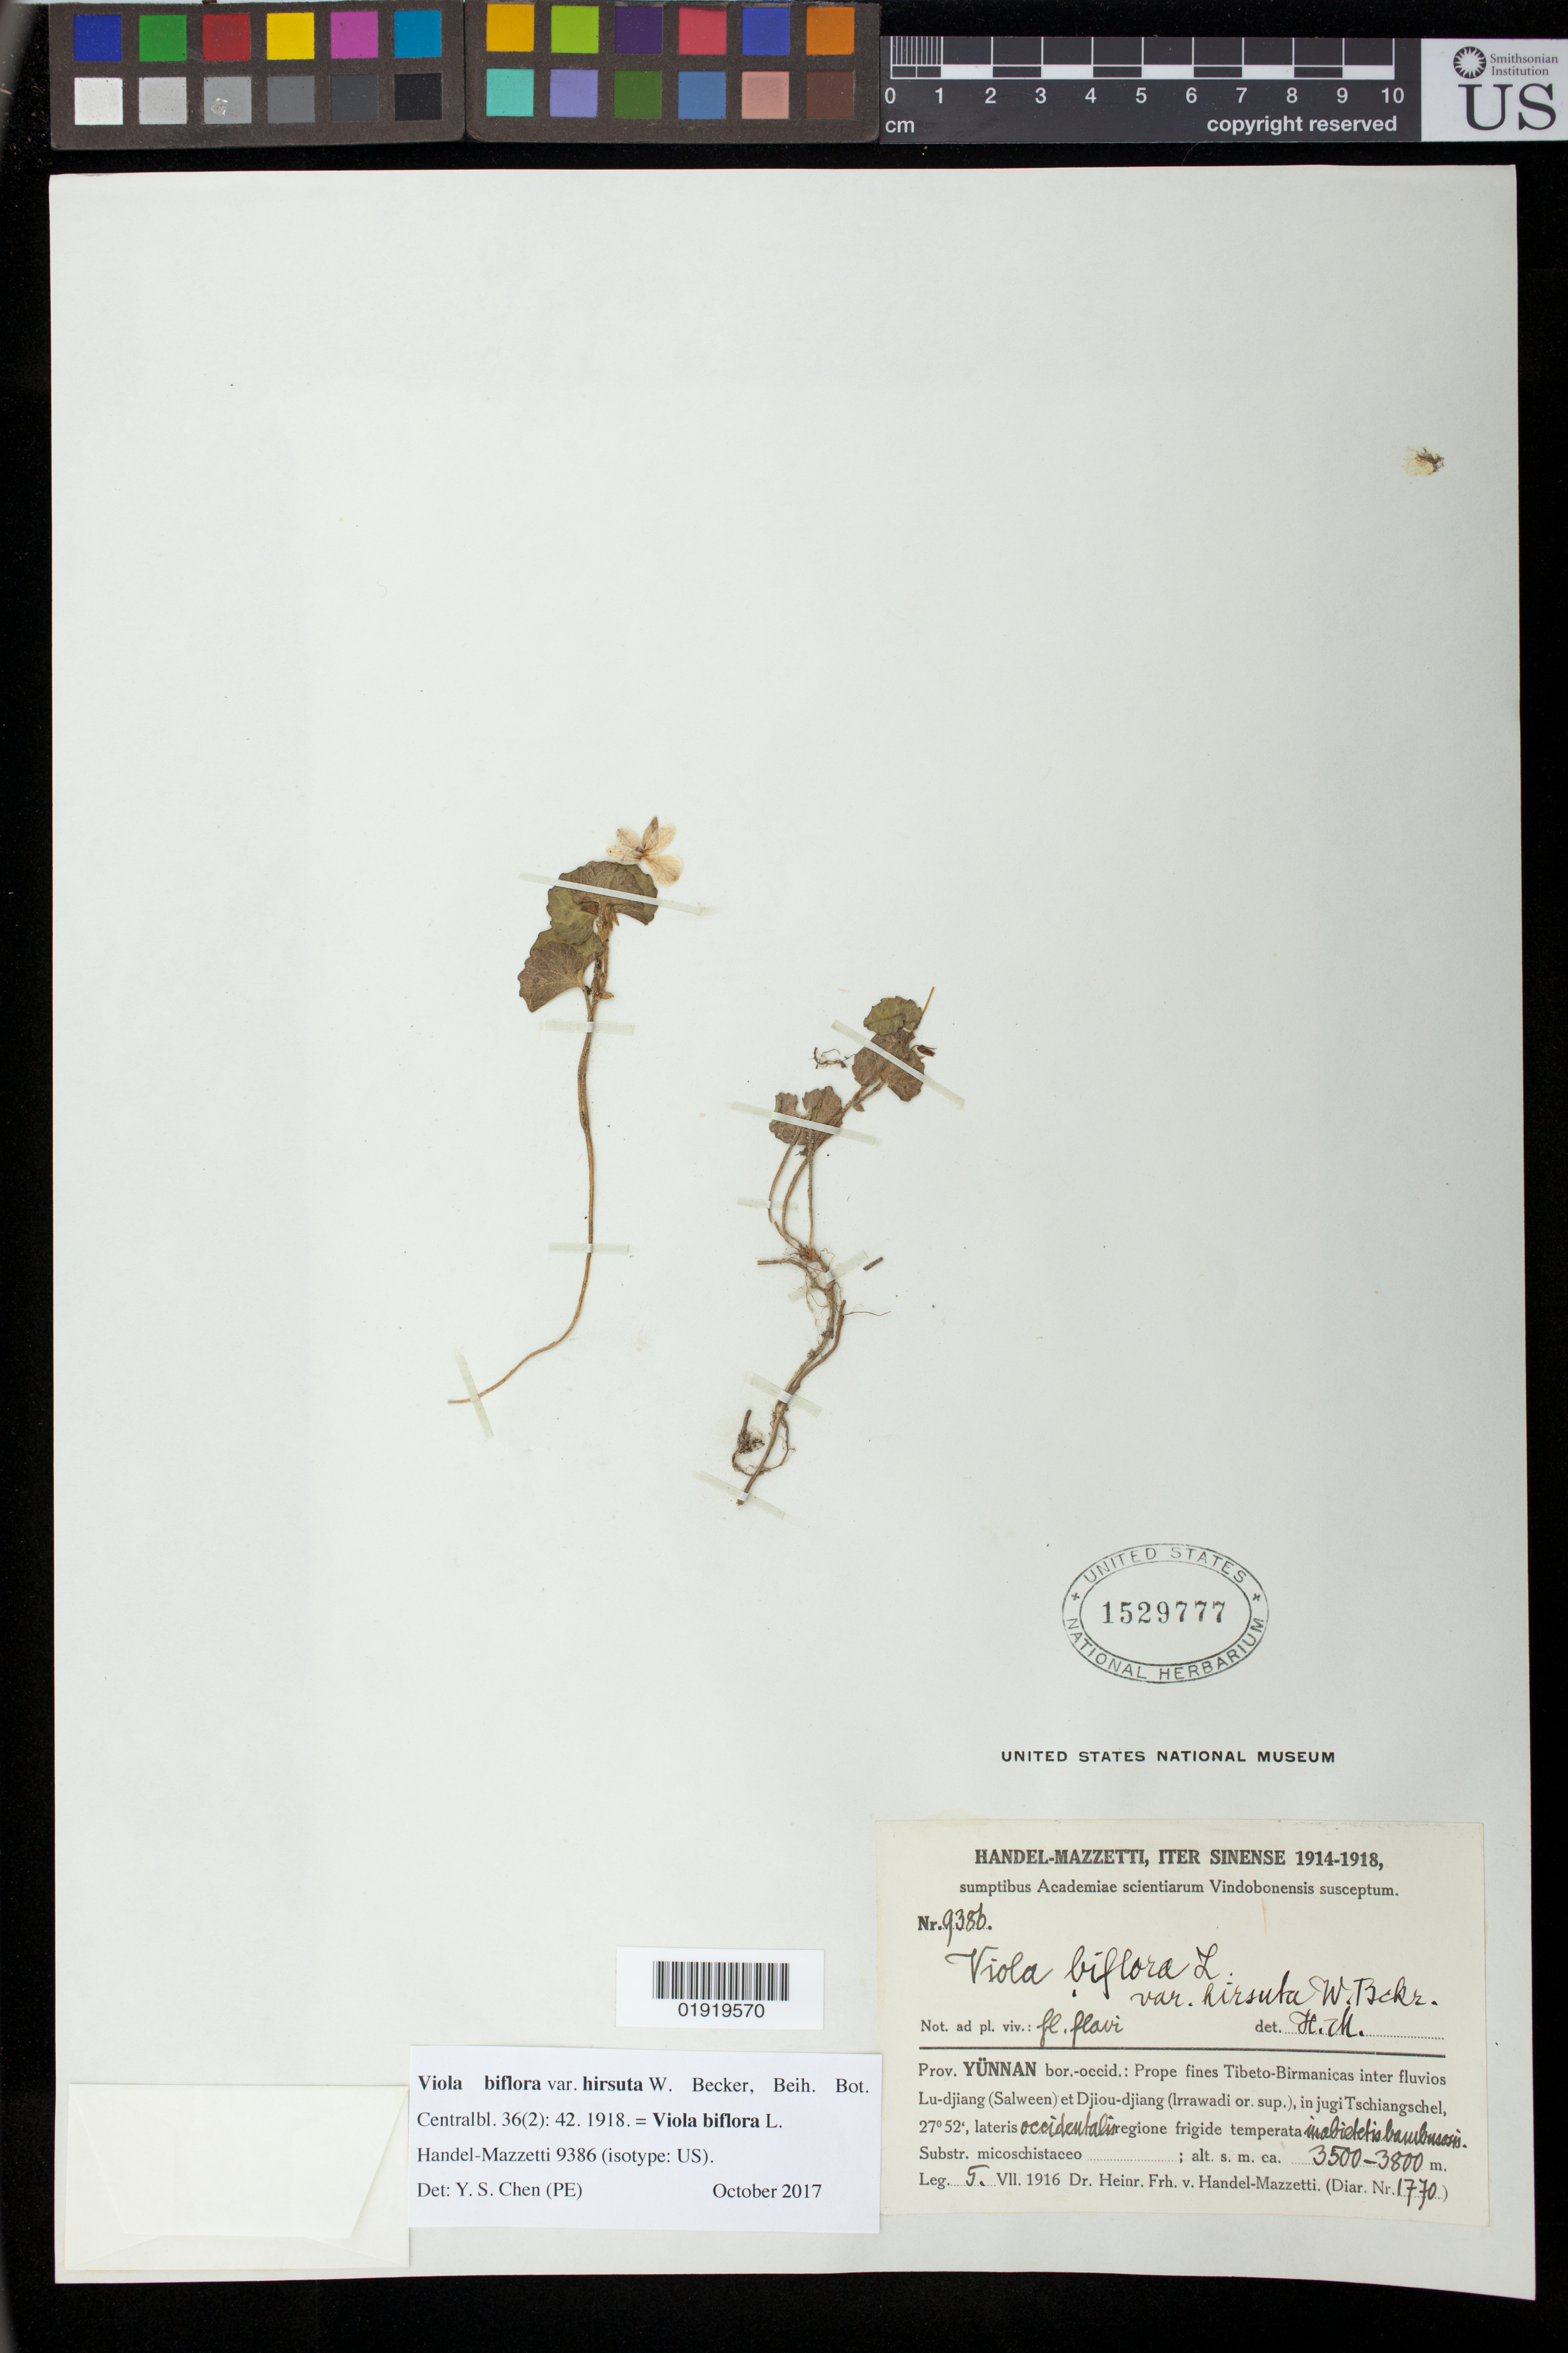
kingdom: Plantae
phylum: Tracheophyta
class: Magnoliopsida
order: Malpighiales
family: Violaceae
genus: Viola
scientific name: Viola biflora var. hirsuta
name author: W. Becker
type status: Isotype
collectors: H. Handel-Mazzetti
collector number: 9386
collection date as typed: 5. VII. 1916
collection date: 1916-07-05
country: China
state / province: Yunnan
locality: Prov. Yunnan bor.-occid.: Prope fines Tibeto Birmanicas inter fluvios Lu-djiang (Salween) et Djiou-djiang (Irrawadi or. sup.), in jugi Tschiangschel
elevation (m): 3500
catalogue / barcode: US 1529777